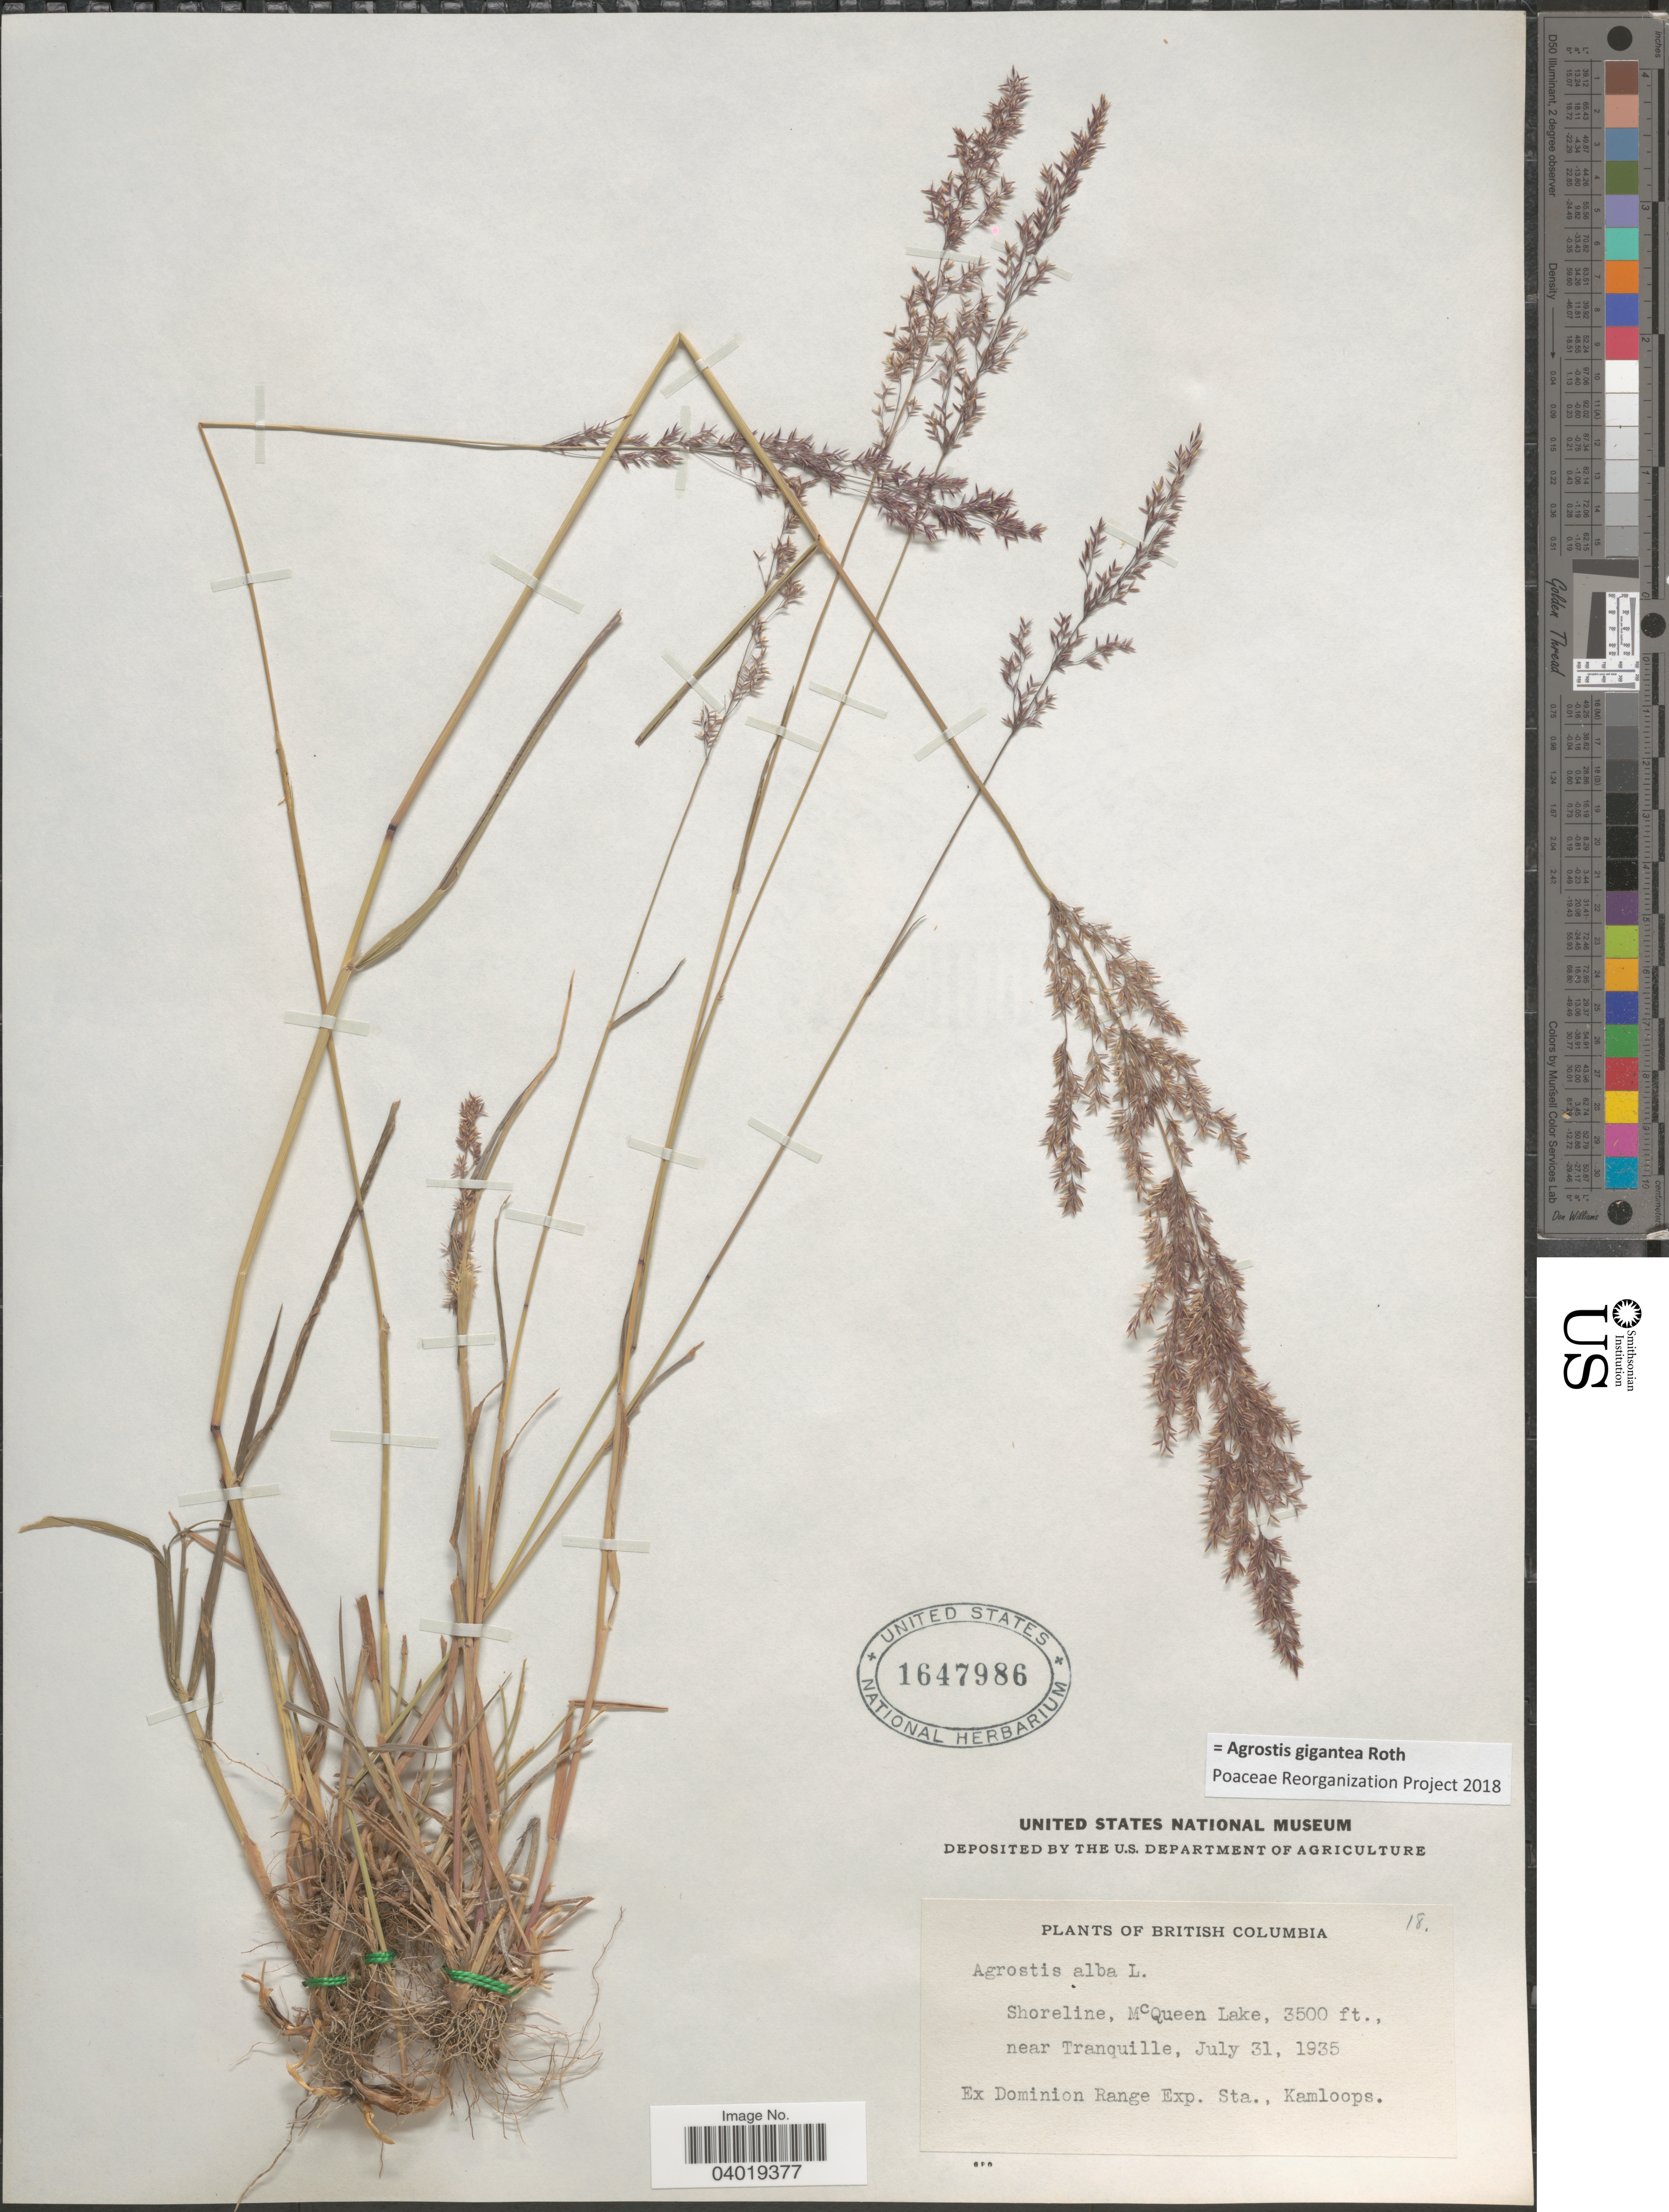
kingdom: Plantae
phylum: Tracheophyta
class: Liliopsida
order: Poales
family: Poaceae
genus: Agrostis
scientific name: Agrostis gigantea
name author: Roth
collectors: Ex Dominion Range Exp. Station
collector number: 18?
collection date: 1935-07-31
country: Canada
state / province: British Columbia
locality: Shoreline, McQueen Lake, near Tranquille.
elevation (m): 1067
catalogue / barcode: US 1647986